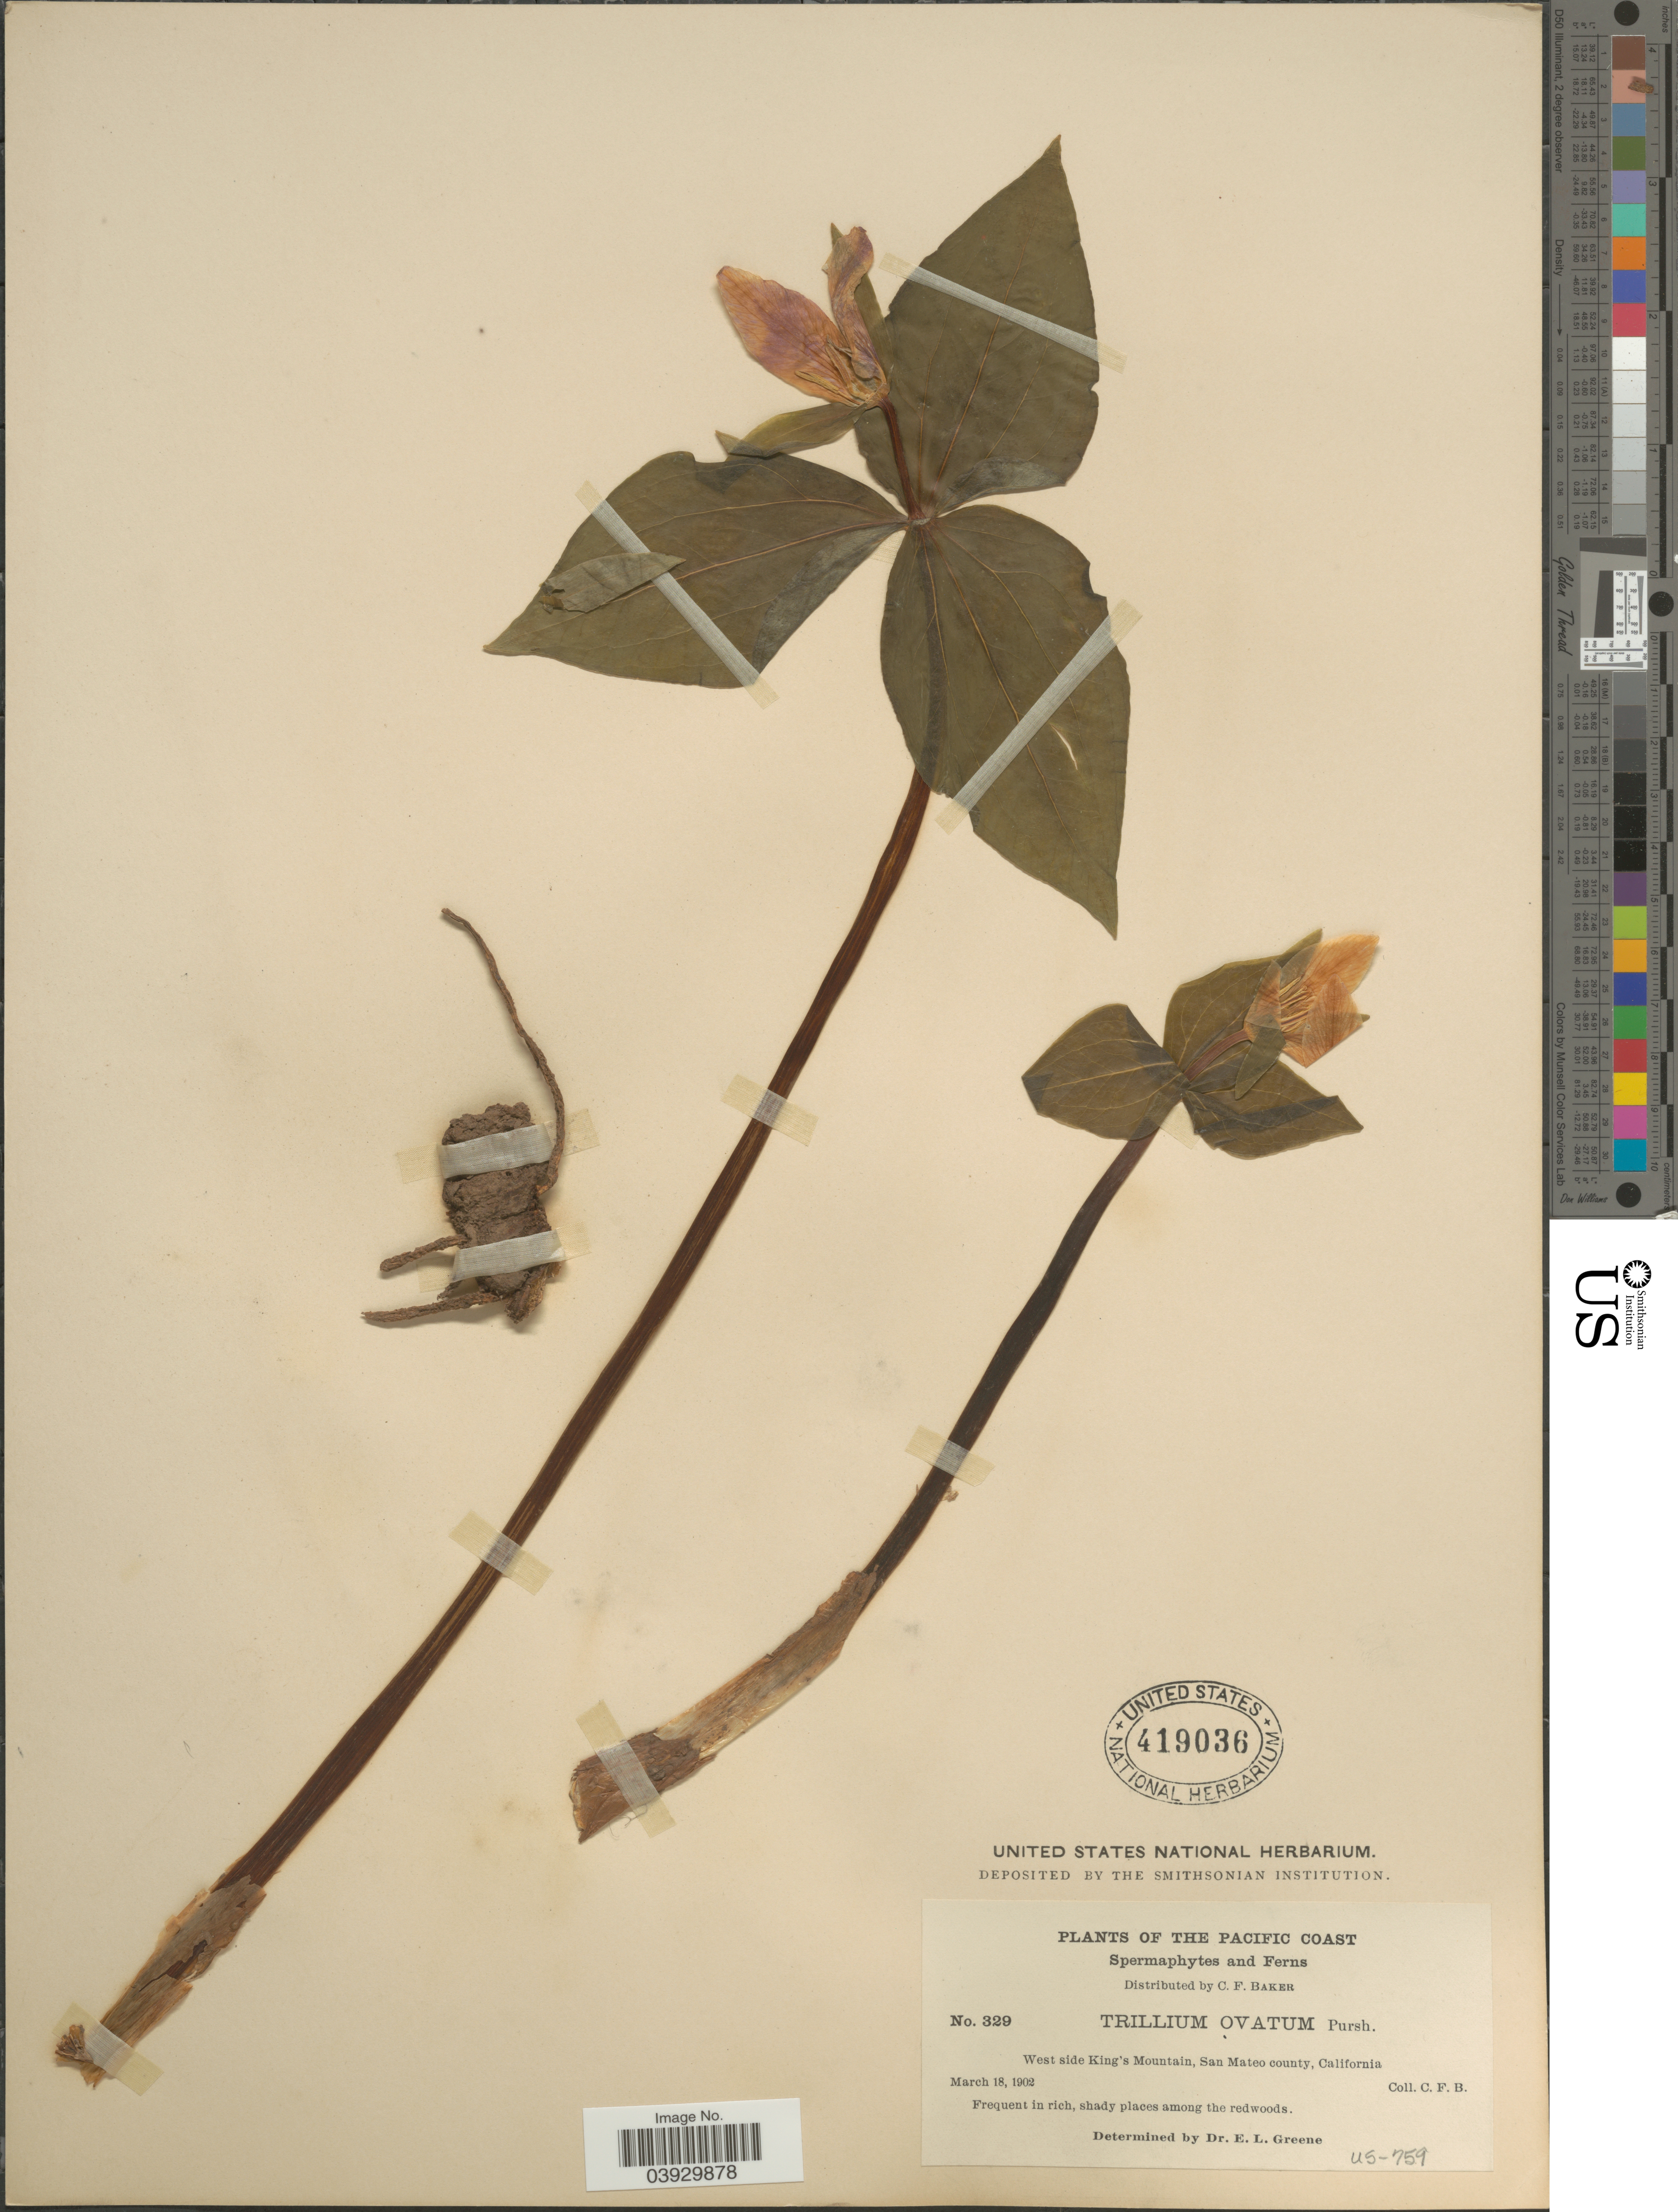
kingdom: Plantae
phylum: Tracheophyta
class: Liliopsida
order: Liliales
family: Melanthiaceae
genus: Trillium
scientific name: Trillium ovatum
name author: Pursh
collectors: C. F. Baker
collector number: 329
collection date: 1902-03-18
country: United States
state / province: California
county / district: San Mateo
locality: The Pacific Coast. West side King's Mountain, San Mateo county.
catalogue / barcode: US 419036